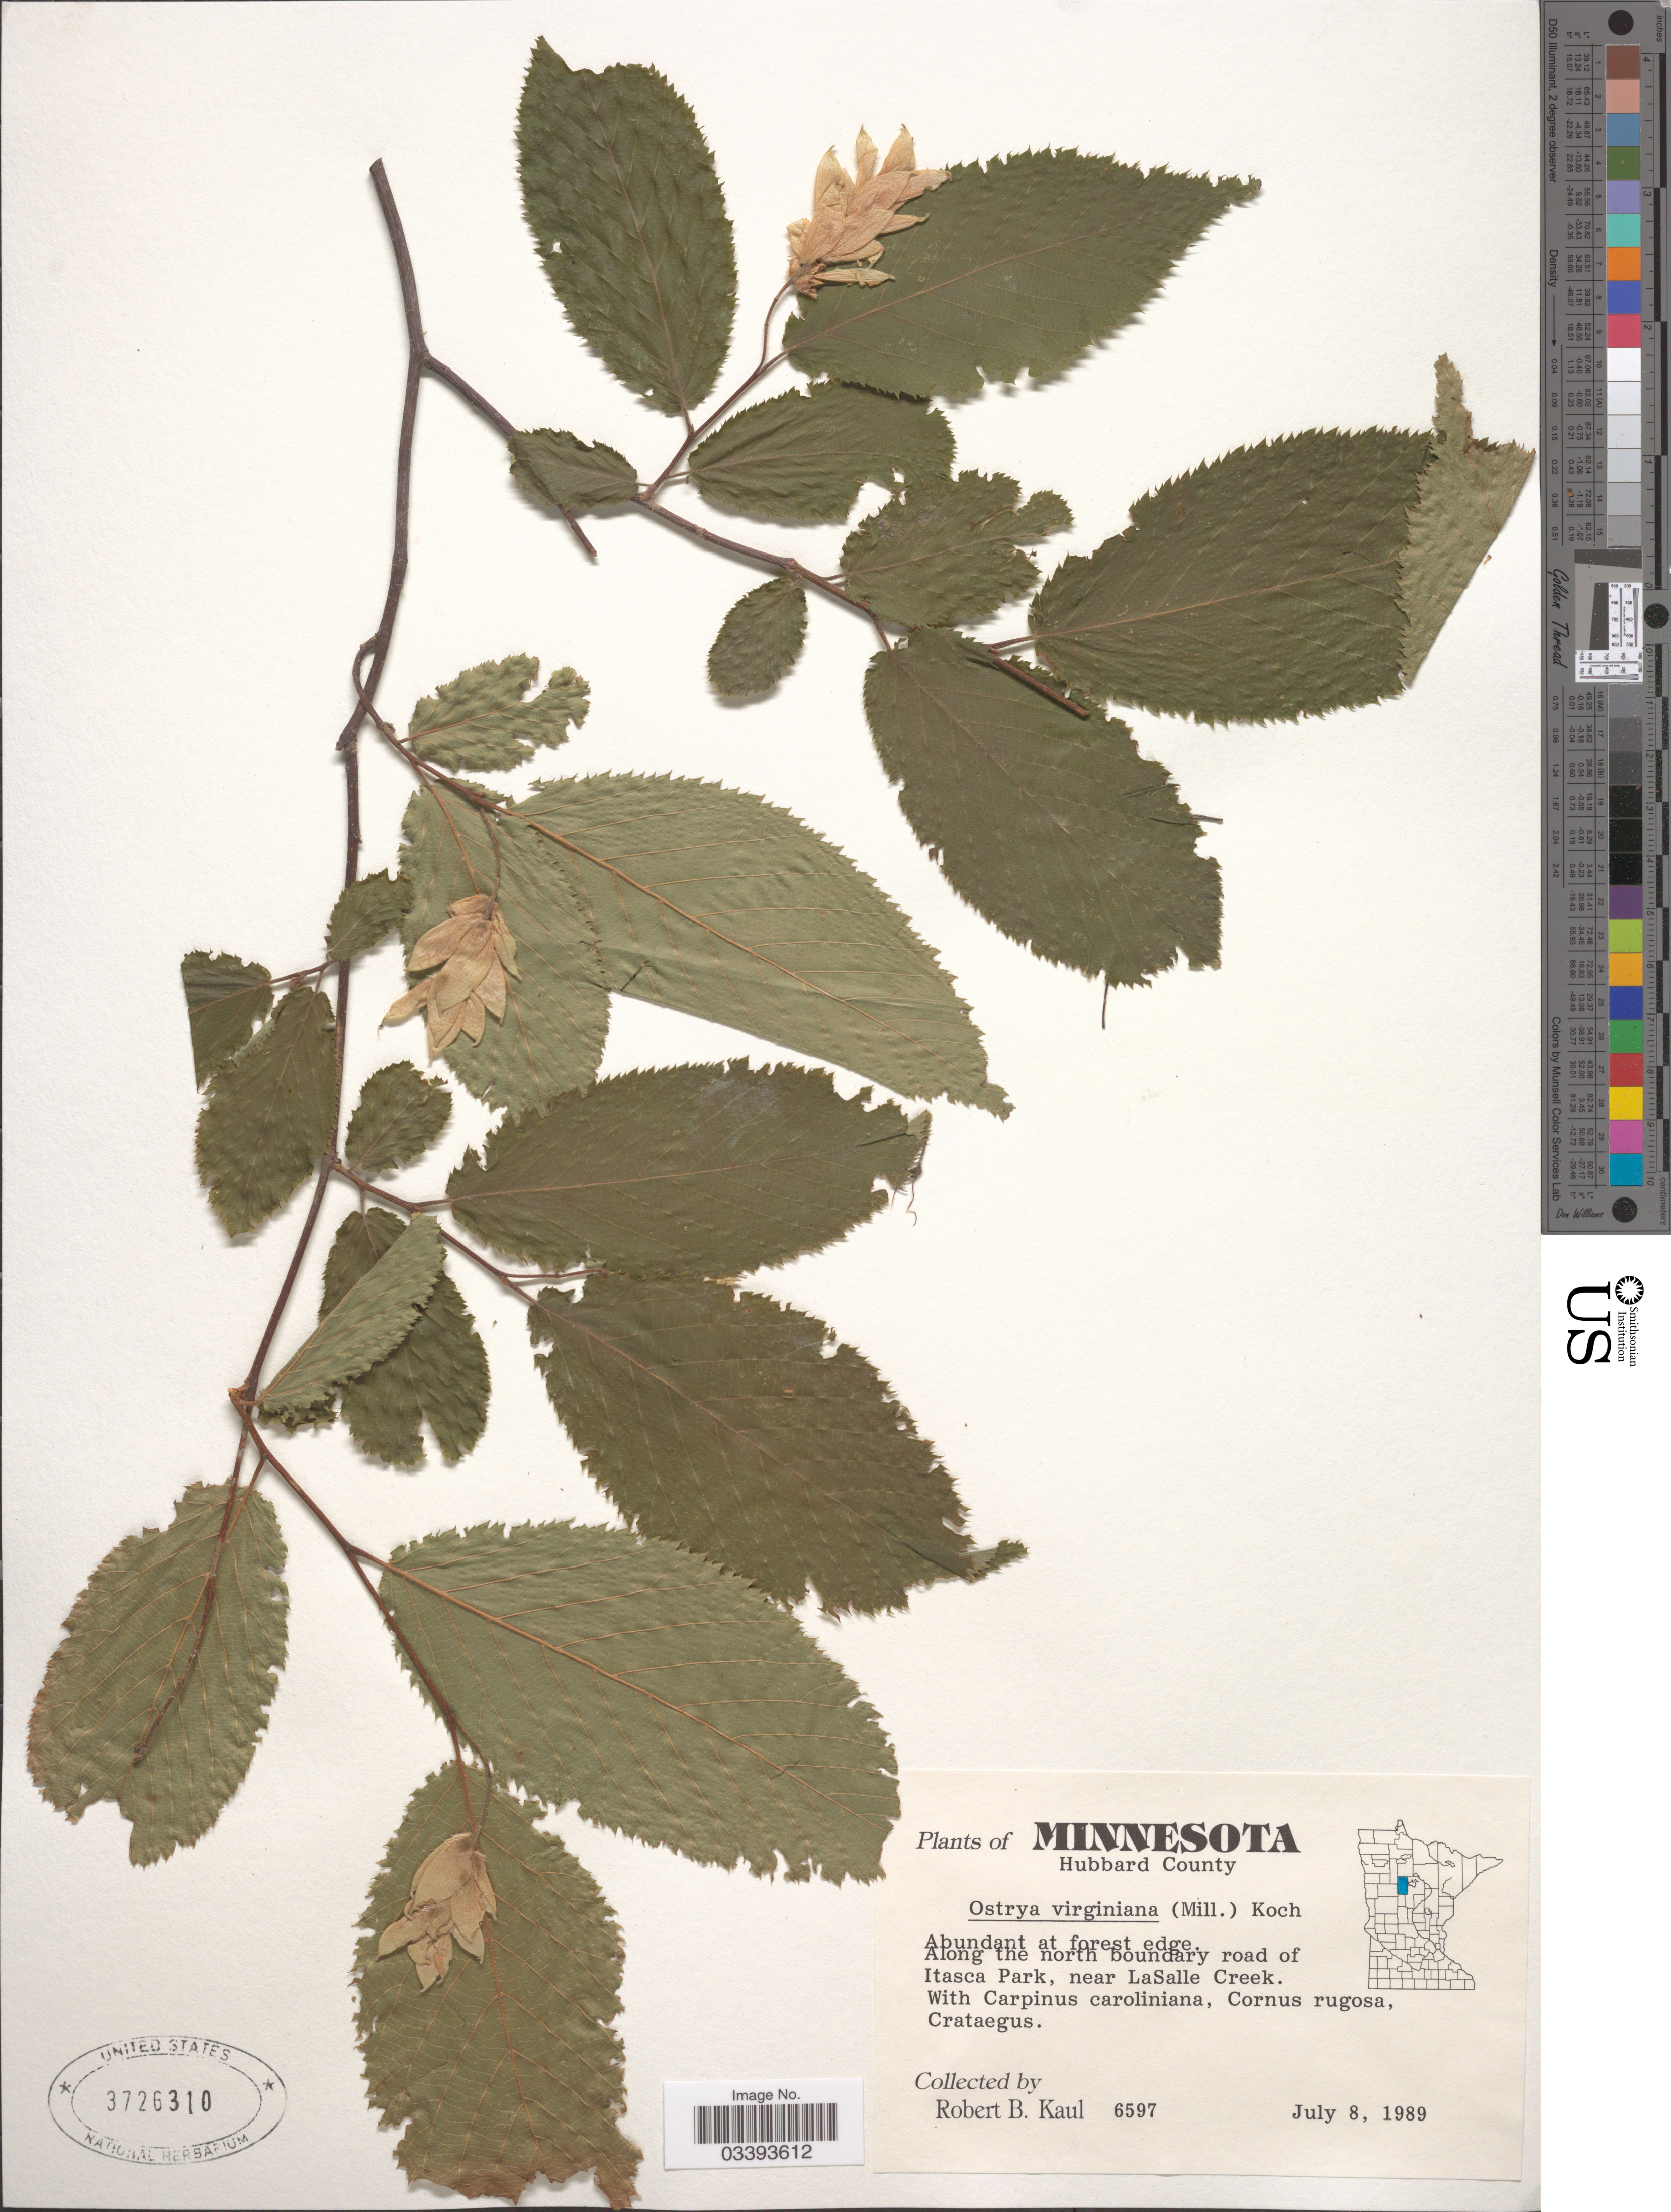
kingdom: Plantae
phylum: Tracheophyta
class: Magnoliopsida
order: Fagales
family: Betulaceae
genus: Ostrya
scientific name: Ostrya virginiana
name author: (Mill.) K. Koch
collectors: R. Kaul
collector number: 6597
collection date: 1989-07-08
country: United States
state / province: Minnesota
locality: Hubbard County. Along the north boundary road of Itasca Park, near LaSalle Creek.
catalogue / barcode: US 3726310